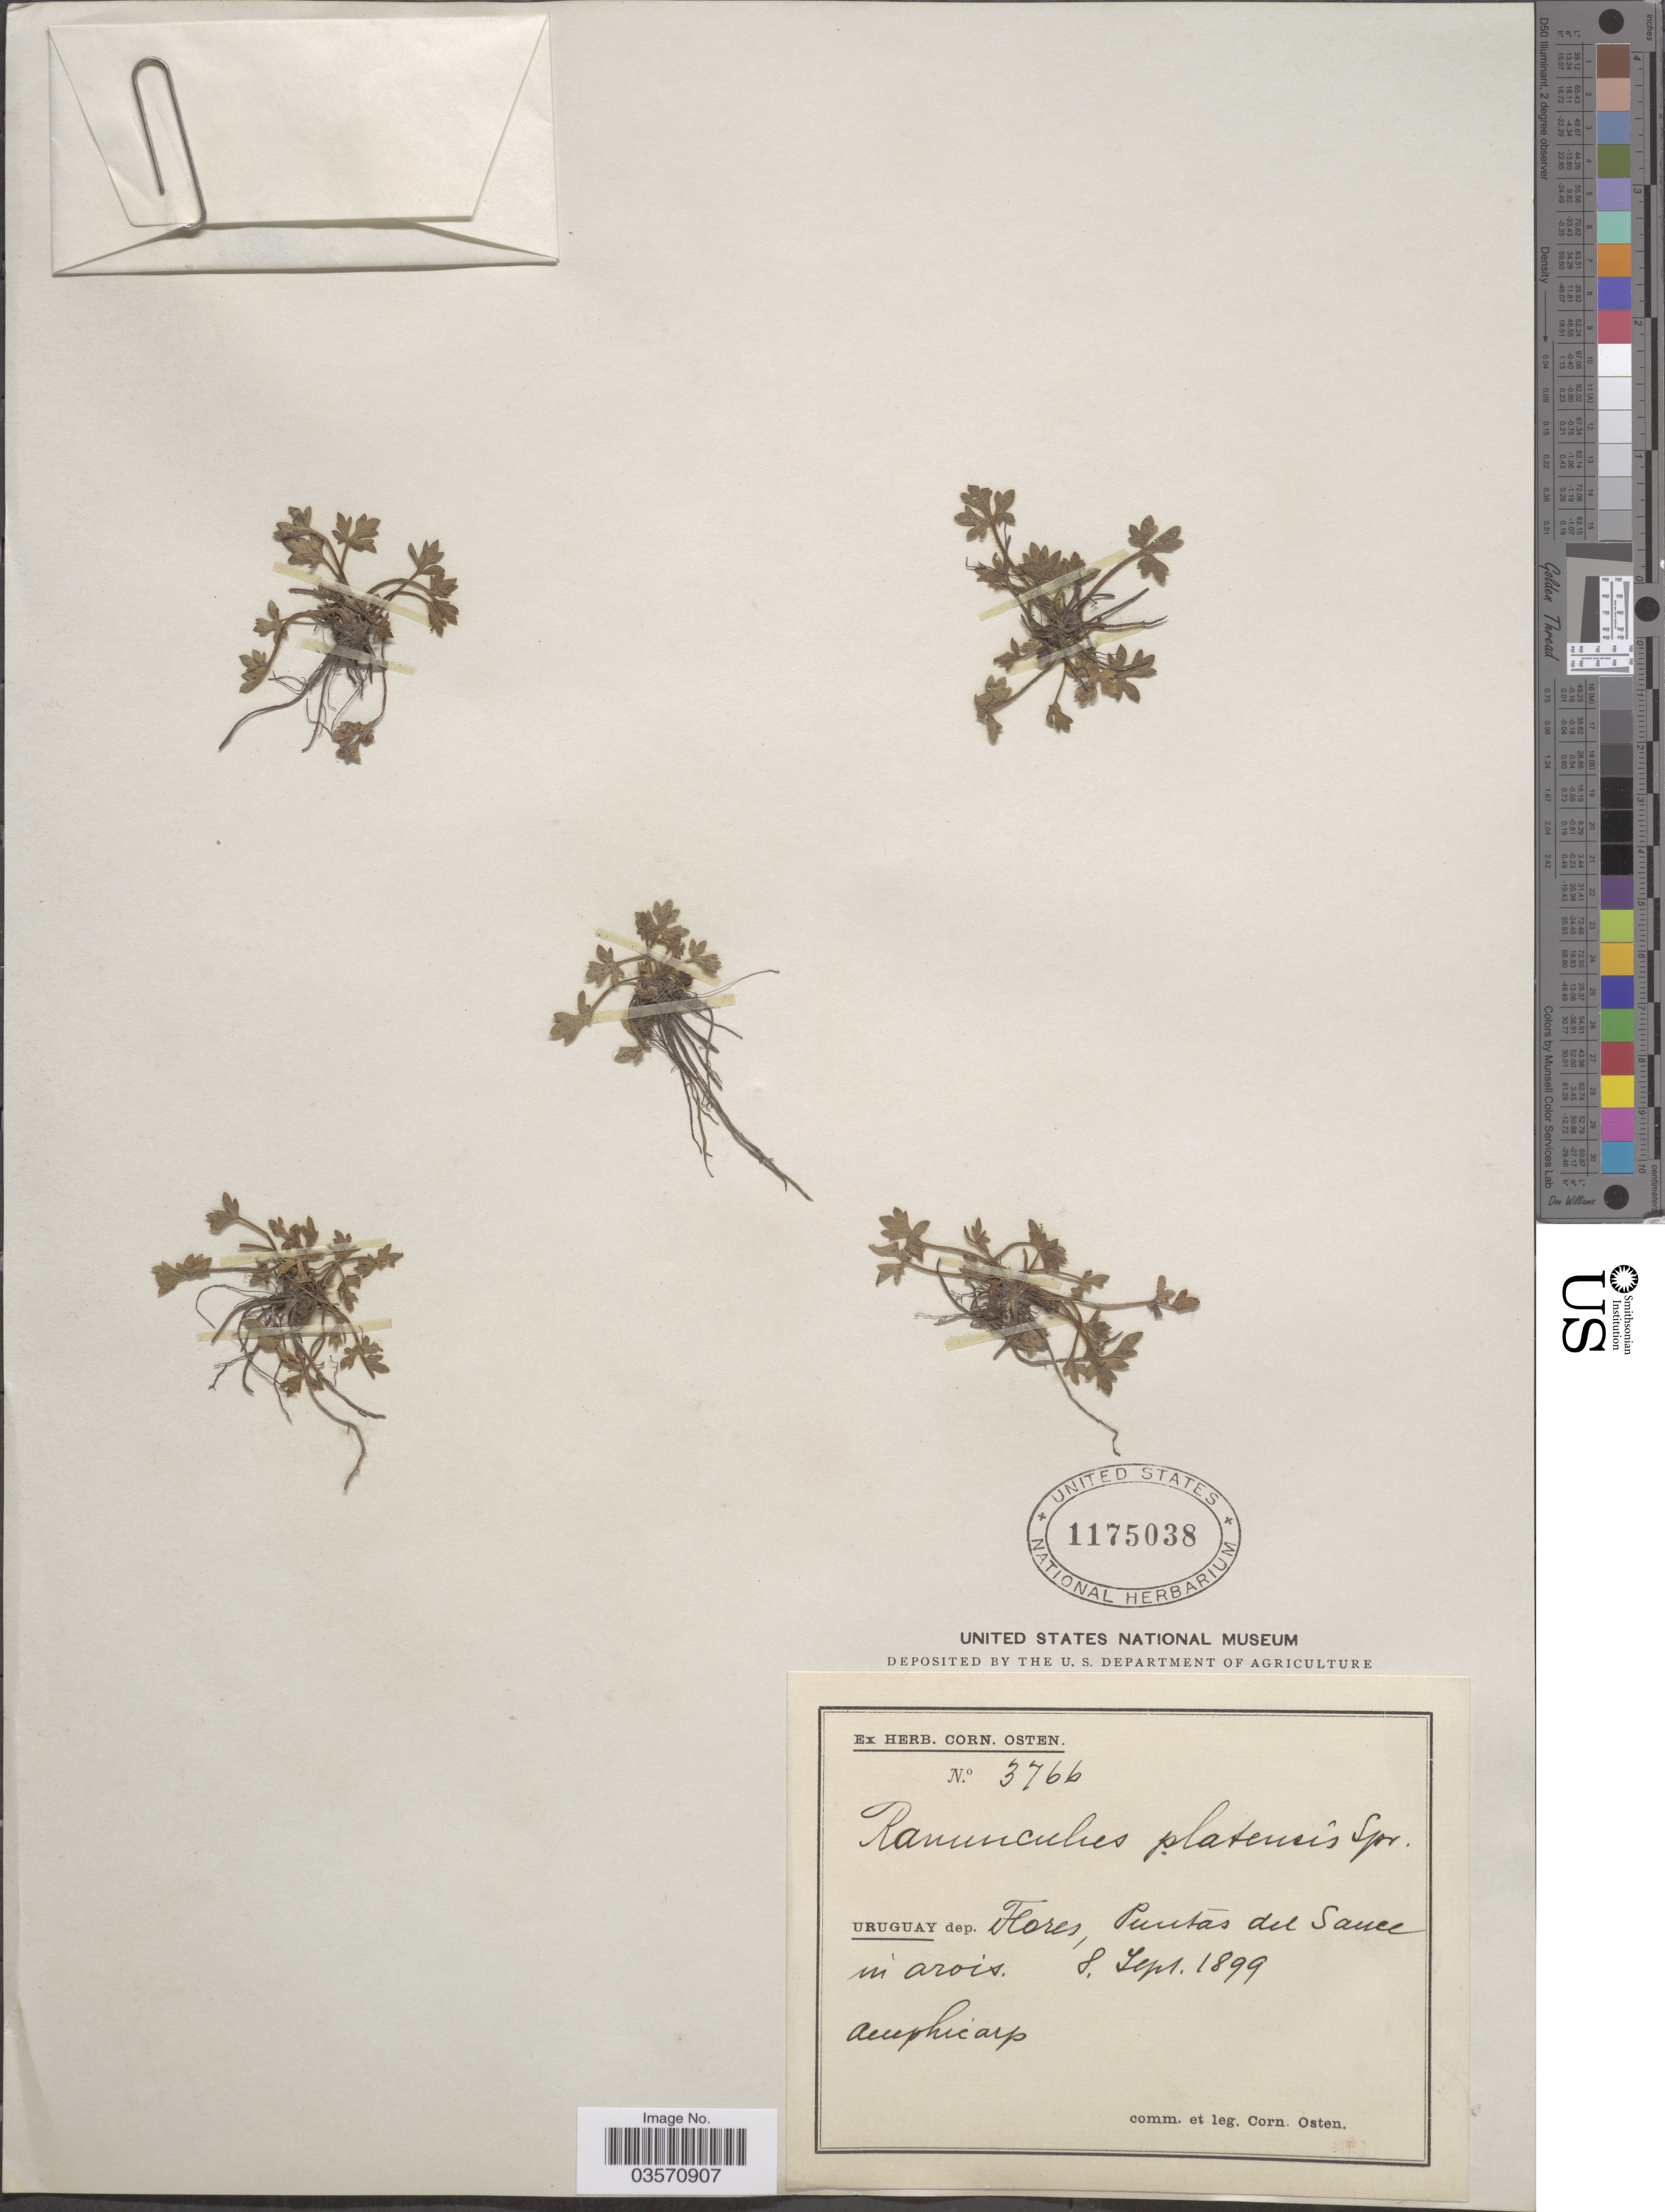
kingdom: Plantae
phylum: Tracheophyta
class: Magnoliopsida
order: Ranunculales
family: Ranunculaceae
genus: Ranunculus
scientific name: Ranunculus platensis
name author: Spreng.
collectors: C. Osten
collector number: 3766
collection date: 1899-09-08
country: Uruguay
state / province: Flores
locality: Dep. Flores, Puntas del Sauce in arois.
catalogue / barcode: US 1175038